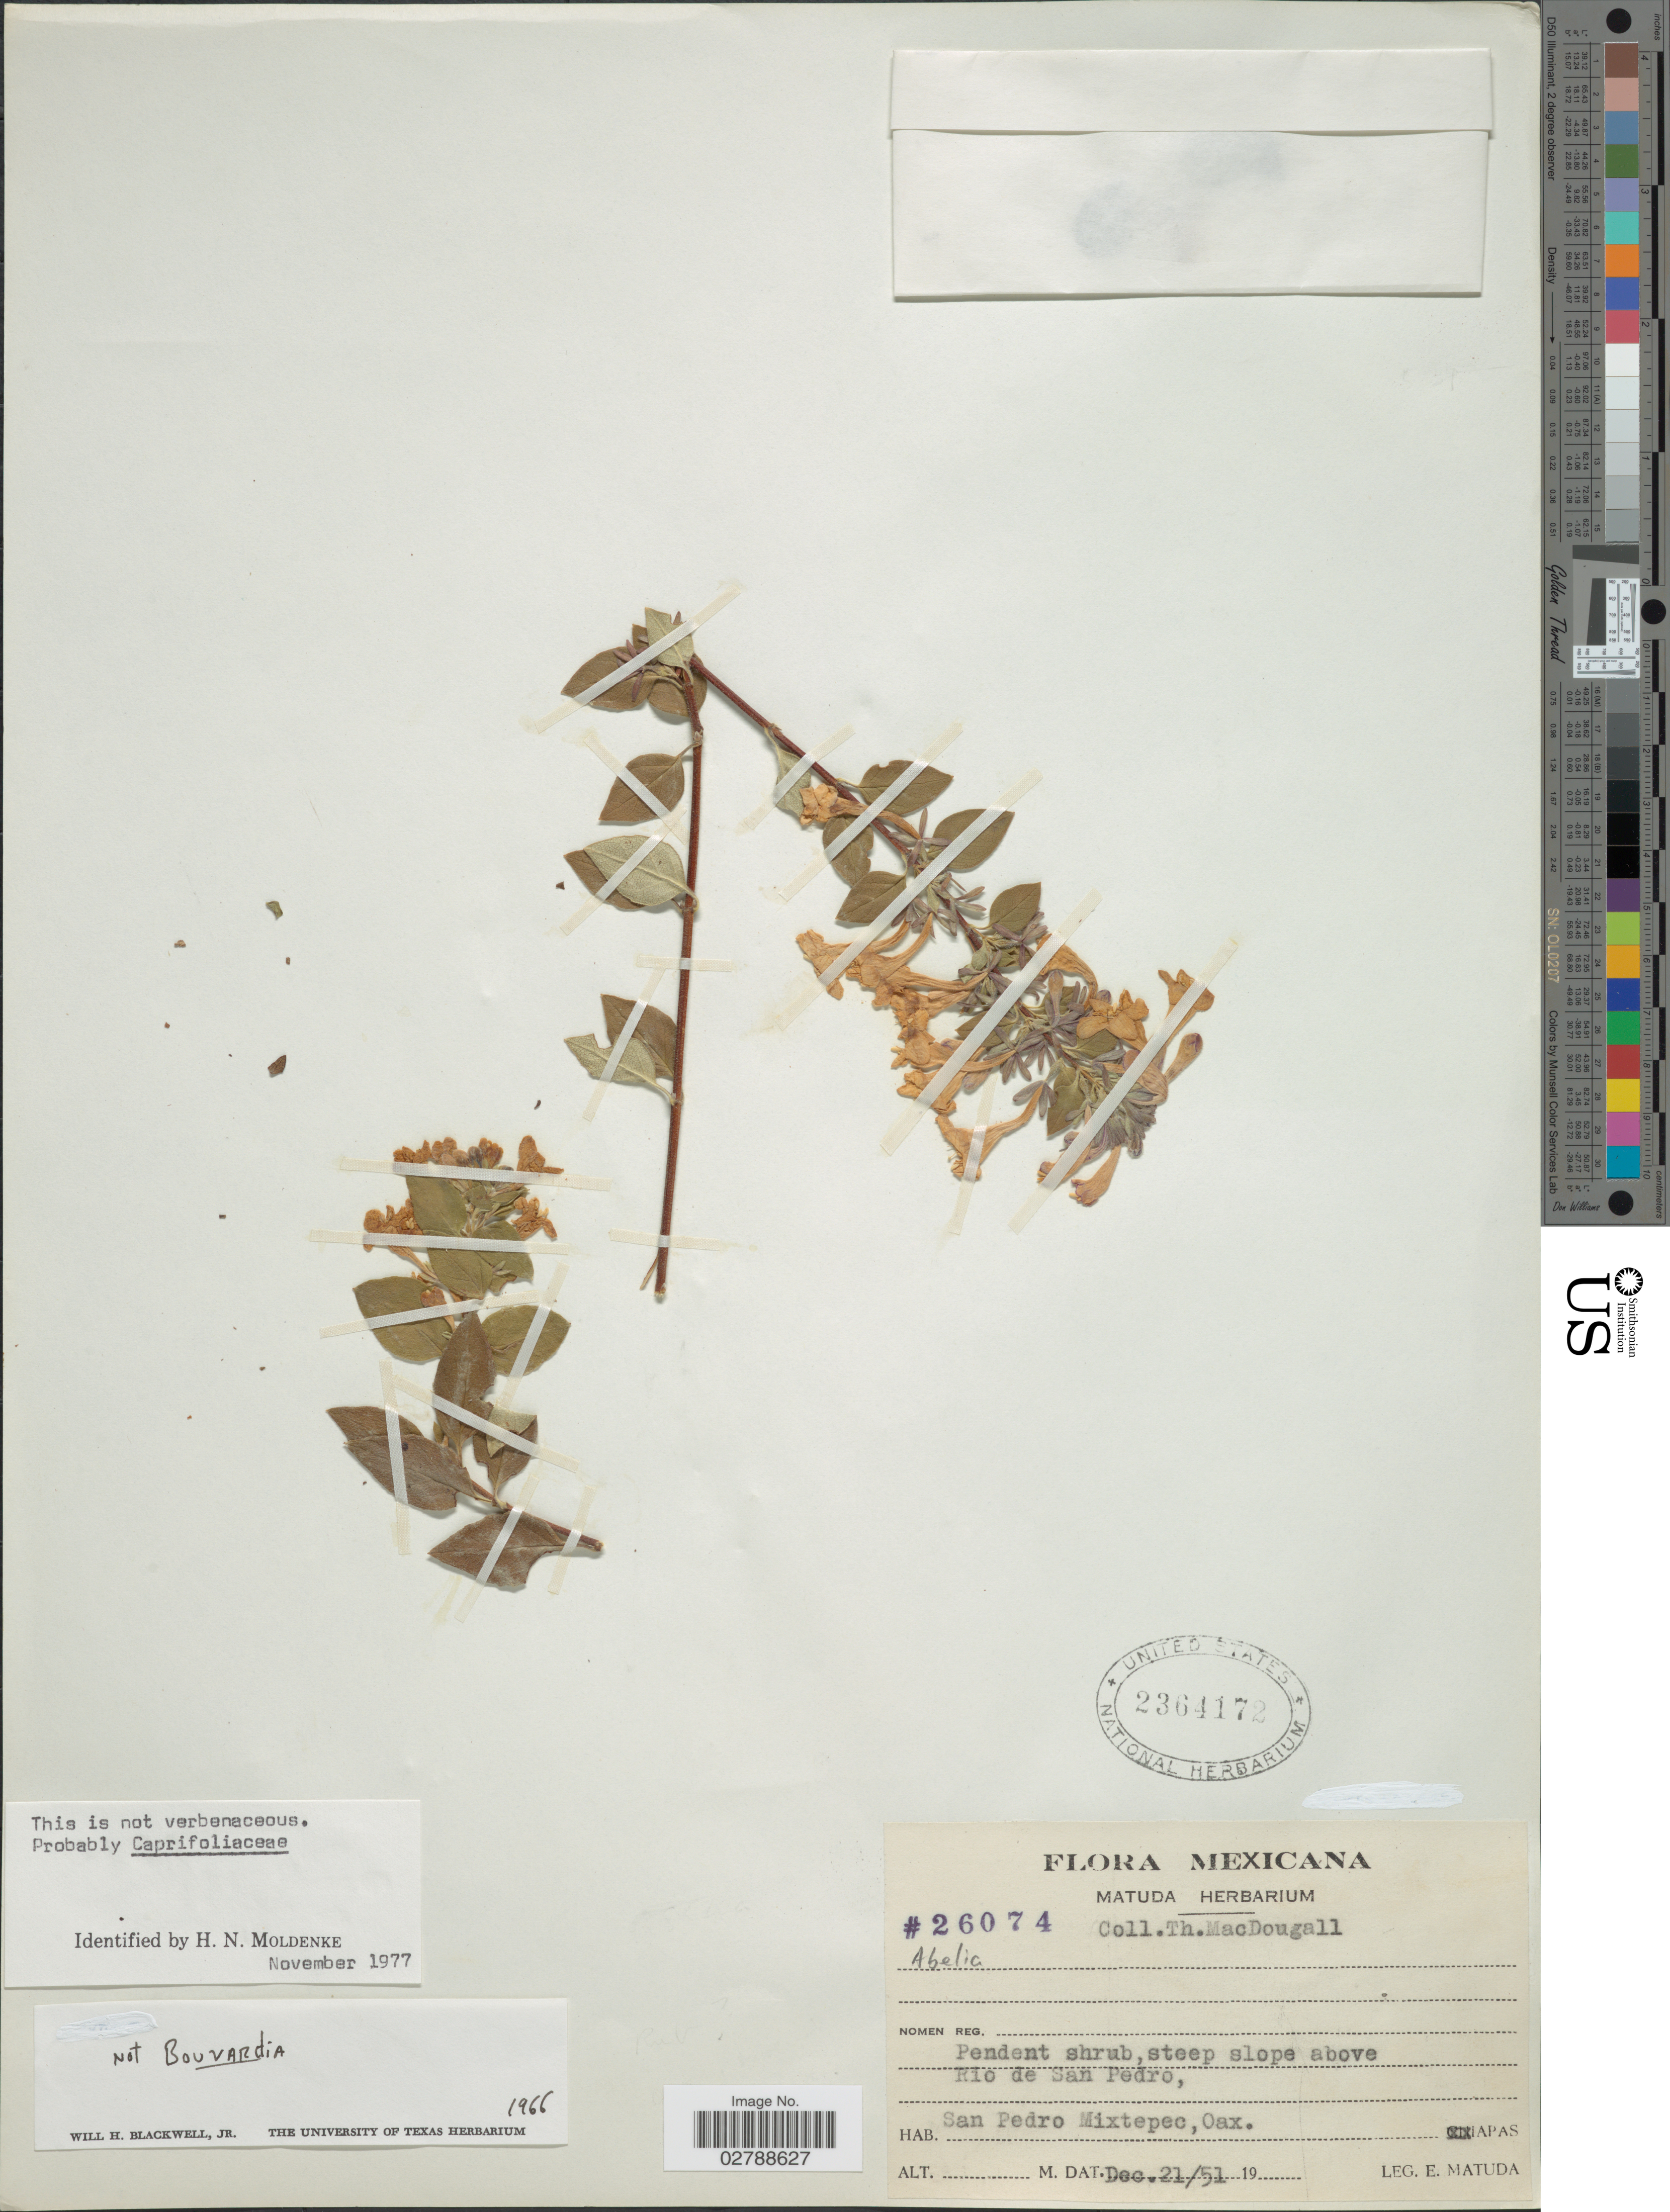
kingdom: Plantae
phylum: Tracheophyta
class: Magnoliopsida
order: Dipsacales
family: Caprifoliaceae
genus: Vesalea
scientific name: Vesalea floribunda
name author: M. Martens & Galeotti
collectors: T. B. MacDougall & E. Matuda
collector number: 26074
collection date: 1951-12-21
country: Mexico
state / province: Oaxaca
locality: Steep slope above Rio de San Pedro, San Pedro Mixtepec.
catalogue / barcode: US 2364172